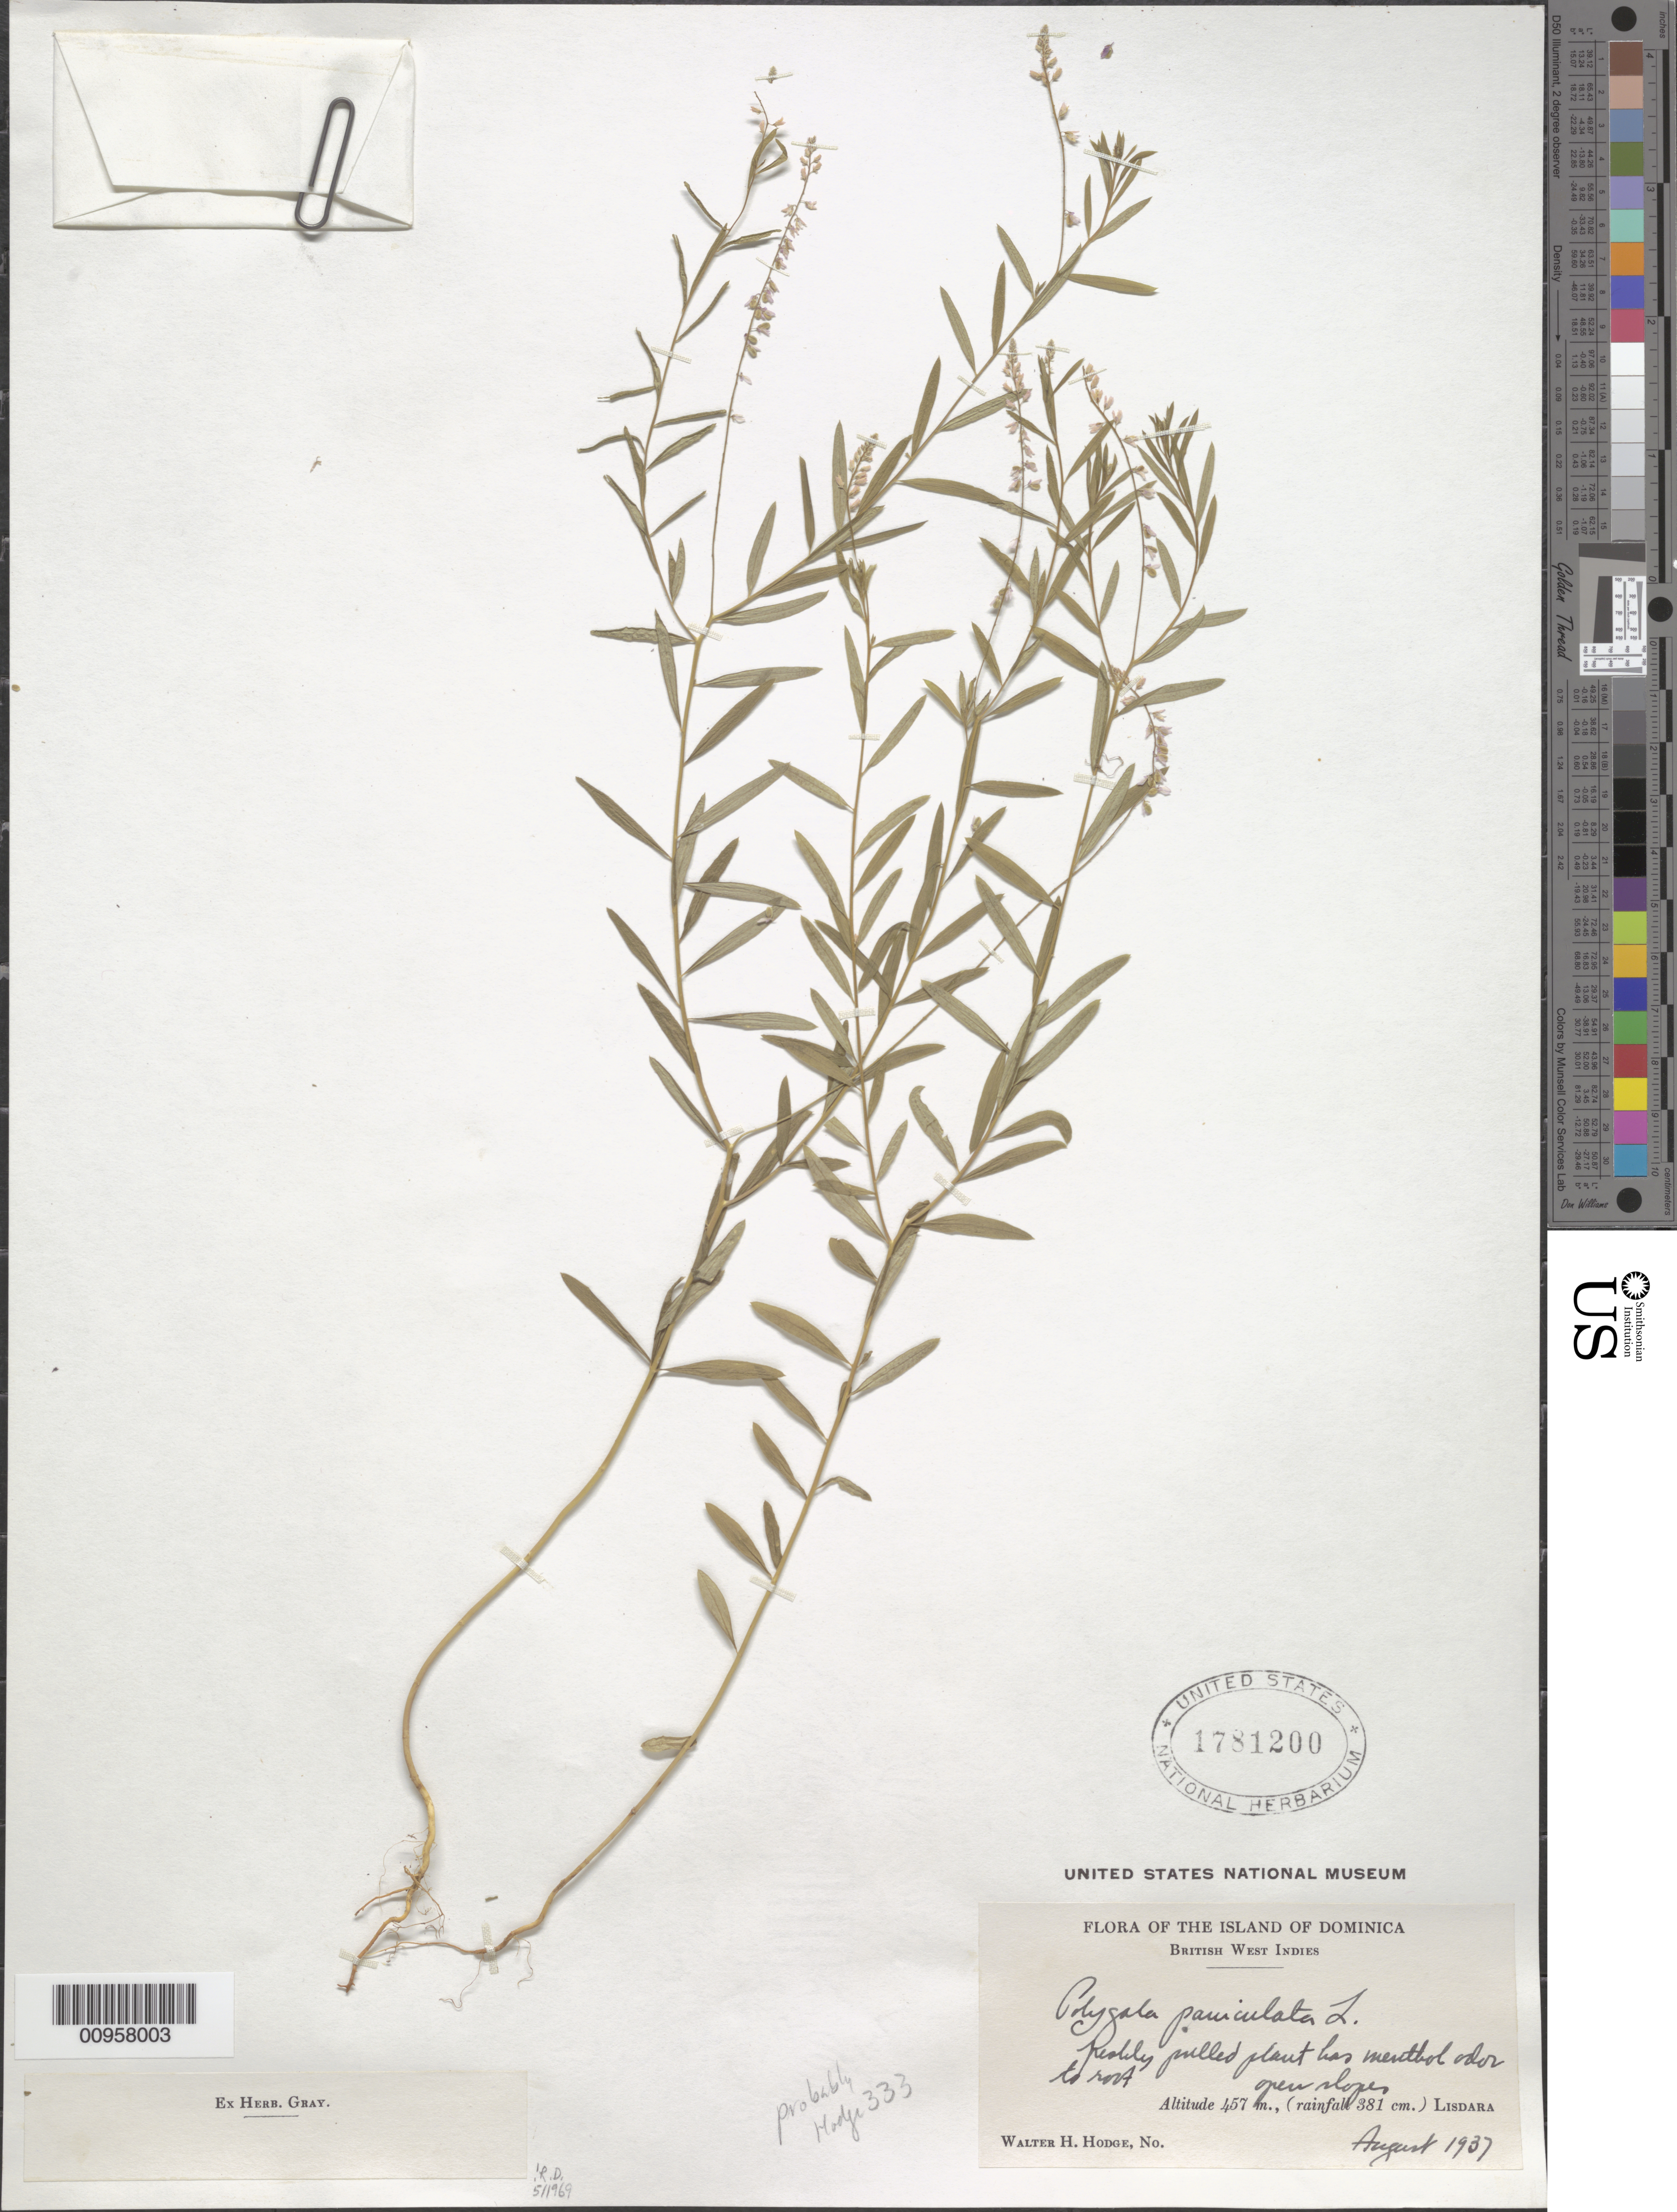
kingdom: Plantae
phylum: Tracheophyta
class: Magnoliopsida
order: Fabales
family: Polygalaceae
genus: Polygala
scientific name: Polygala paniculata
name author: L.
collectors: W. Hodge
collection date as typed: Aug 1937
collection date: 1937-08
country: Dominica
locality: Lisdara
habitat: Open slopes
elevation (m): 457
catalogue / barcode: US 1781200